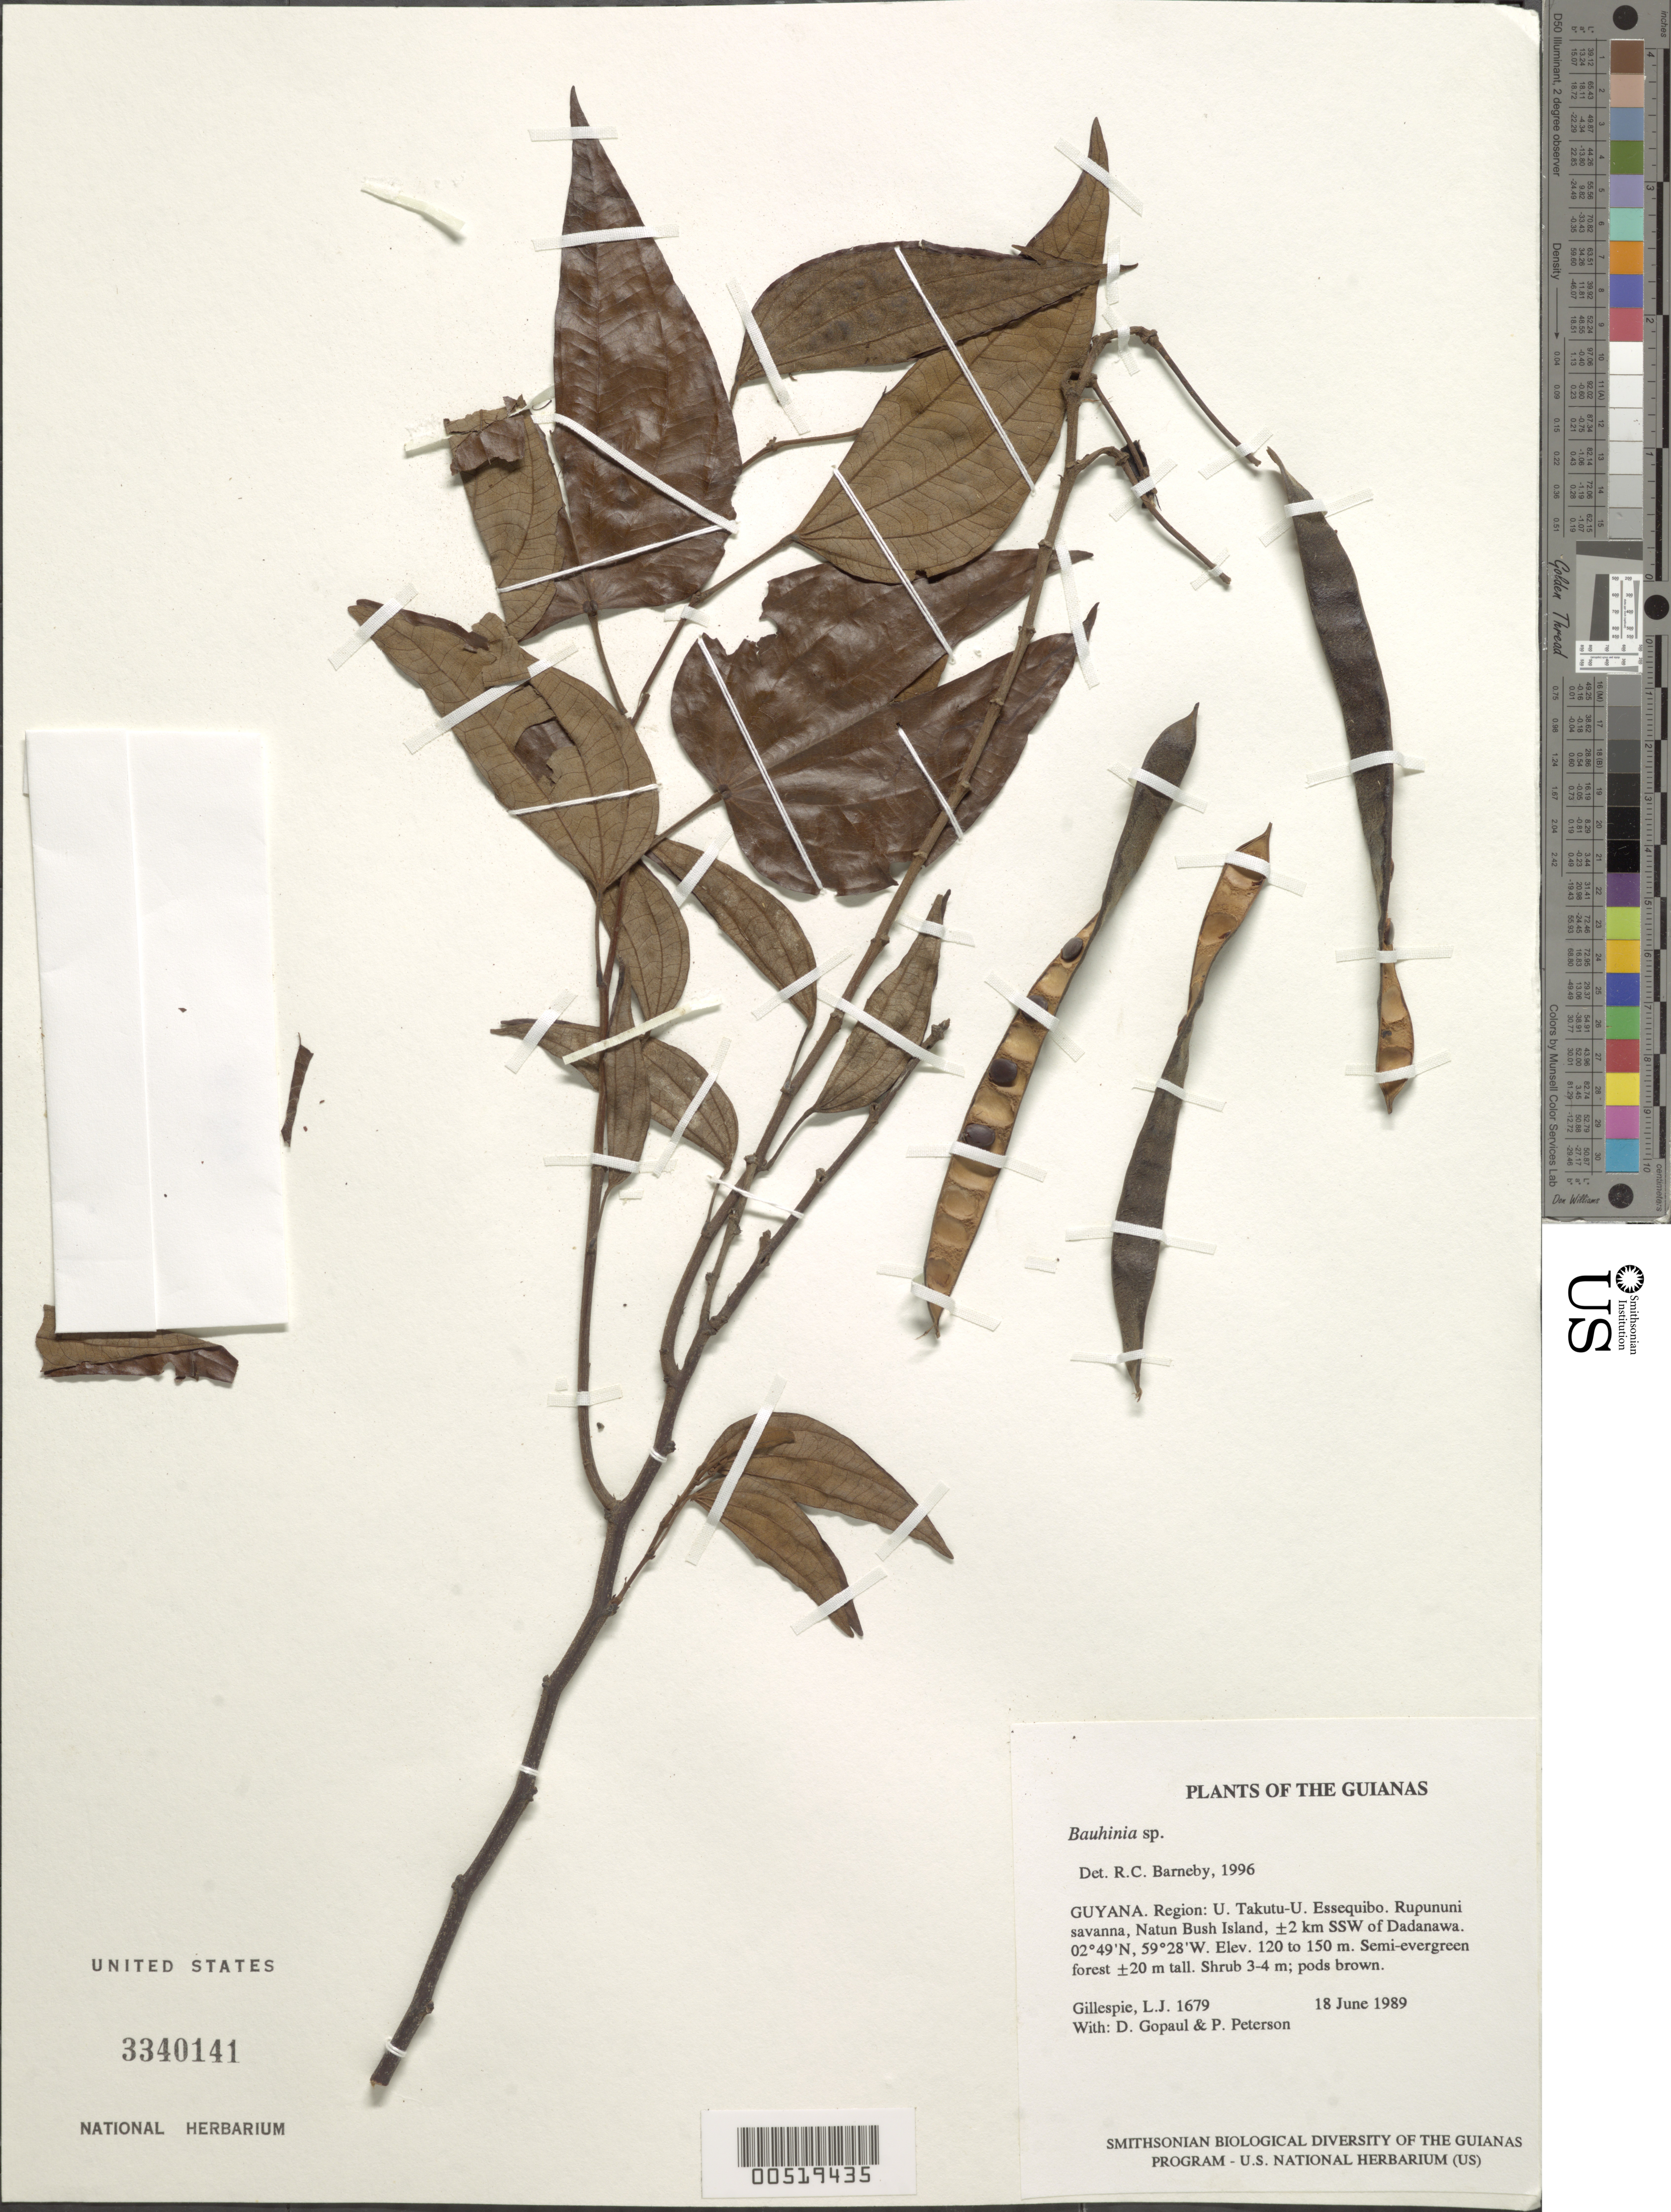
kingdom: Plantae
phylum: Tracheophyta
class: Magnoliopsida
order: Fabales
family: Fabaceae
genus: Bauhinia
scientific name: Bauhinia sp.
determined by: Barneby, Rupert C., (NY)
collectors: L. J. Gillespie, D. Gopaul & P. M. Peterson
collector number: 1679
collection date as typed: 18 June 1989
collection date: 1989-06-18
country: Guyana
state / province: U. Takutu-U. Essequibo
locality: Rupununi savanna, Natun Bush Island, ±2 km SSW of Dadanawa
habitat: Semi-evergreen forest ±20 m tall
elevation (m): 120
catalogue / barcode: US 3340141